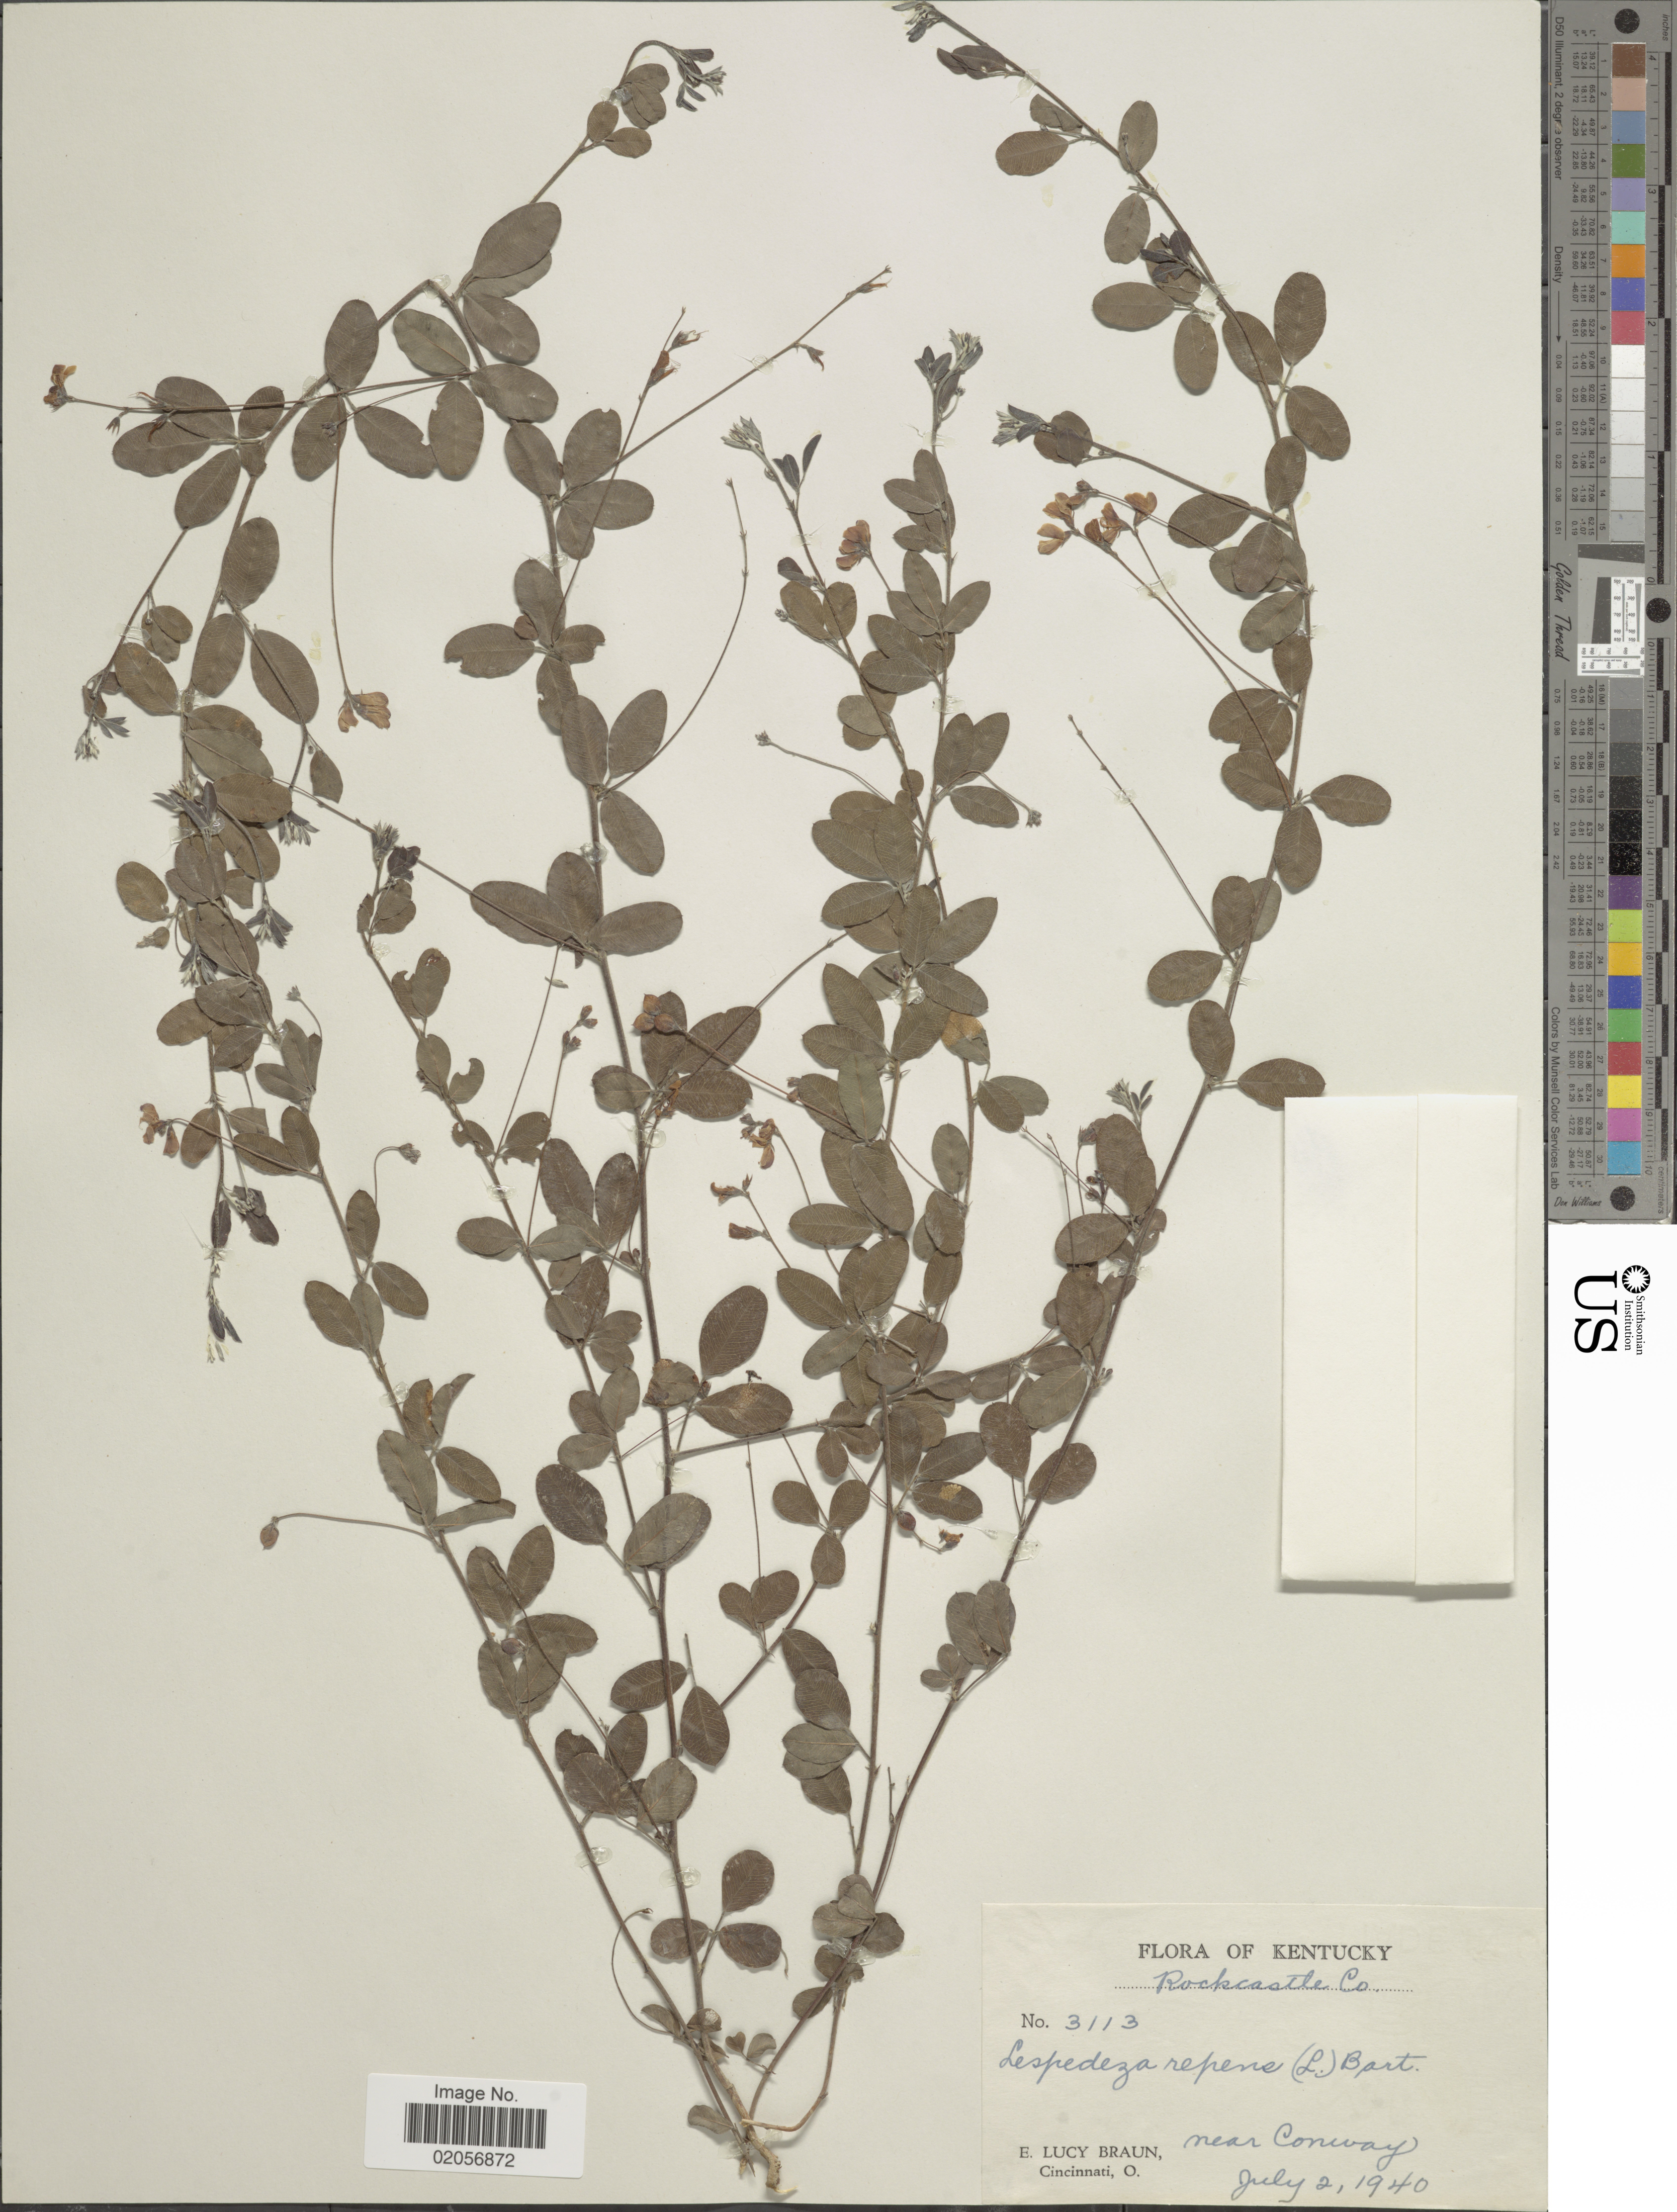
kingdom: Plantae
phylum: Tracheophyta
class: Magnoliopsida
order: Fabales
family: Fabaceae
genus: Lespedeza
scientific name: Lespedeza repens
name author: (L.) W.P.C. Barton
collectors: E. L. Braun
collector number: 3113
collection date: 1940-07-02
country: United States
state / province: Kentucky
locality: Rockcastle Co., near Conway